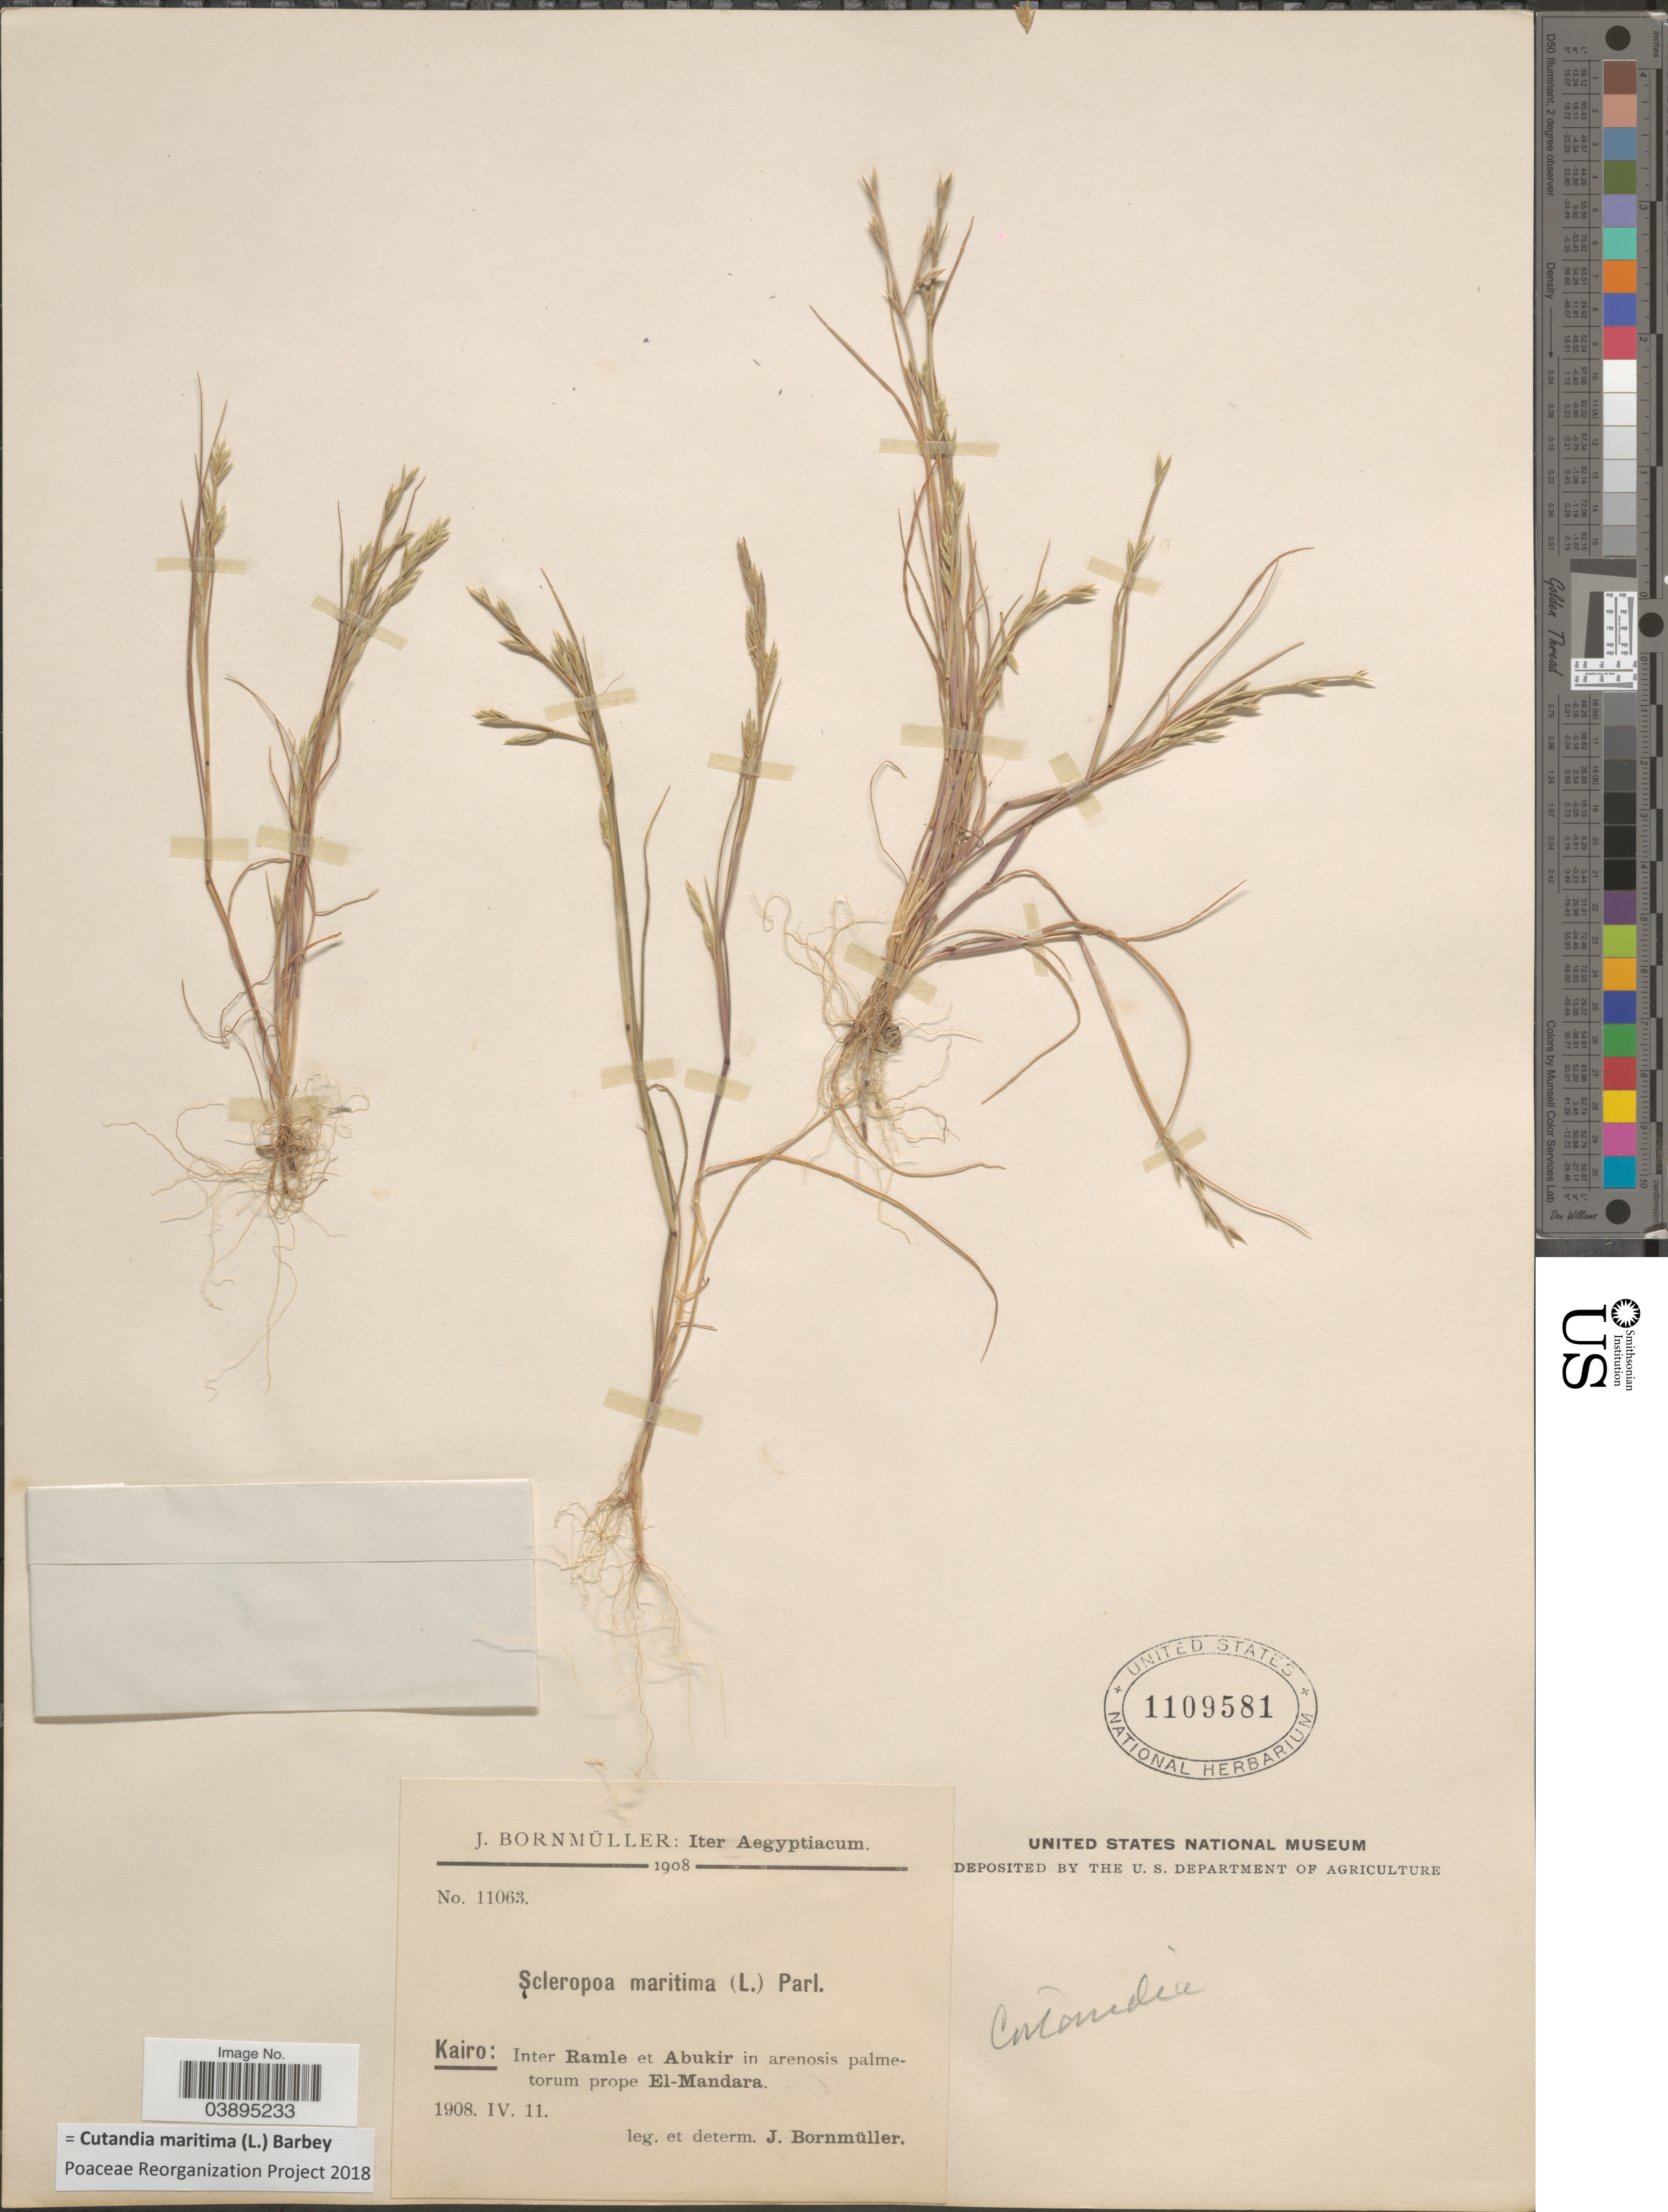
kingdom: Plantae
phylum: Tracheophyta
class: Liliopsida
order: Poales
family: Poaceae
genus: Cutandia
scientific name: Cutandia maritima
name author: (L.) Barbey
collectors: J. Bornmüller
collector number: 11063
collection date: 1908-04-11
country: Egypt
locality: Iter Aegyptiacum. Kairo: Inter Ramle et Abukir in arenosis palmetorum prope El-Mandara.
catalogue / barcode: US 1109581